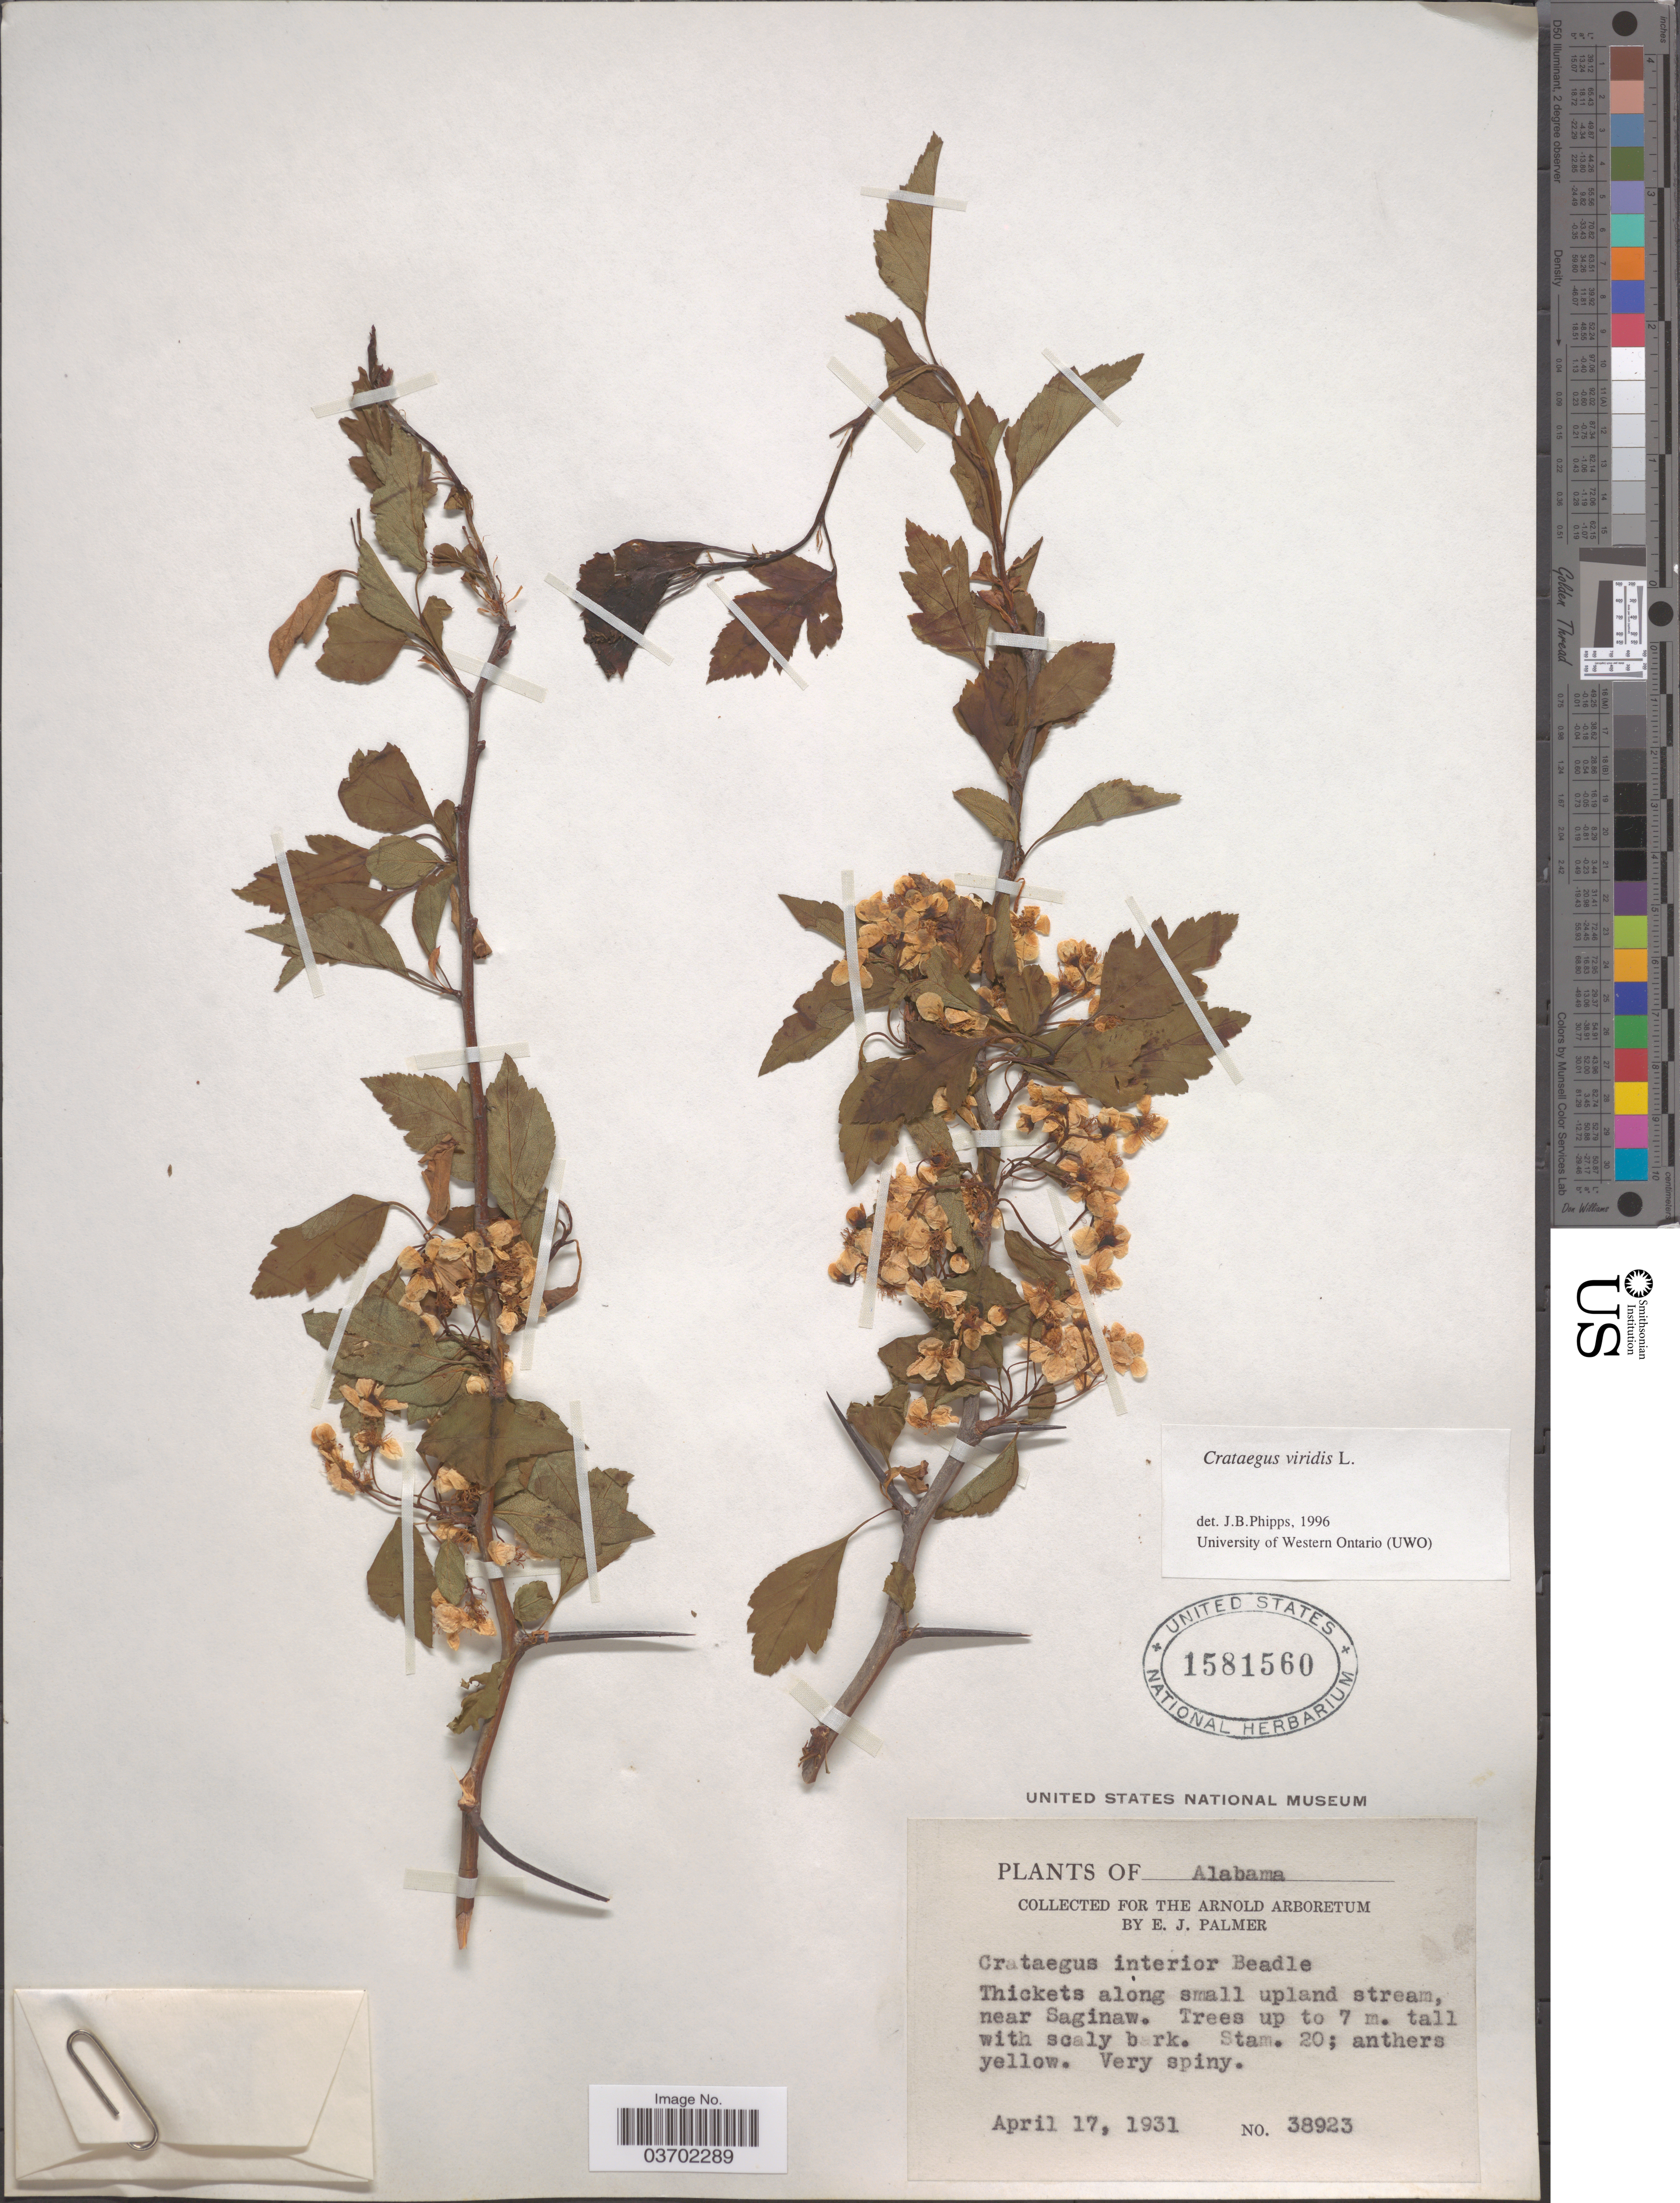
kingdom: Plantae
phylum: Tracheophyta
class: Magnoliopsida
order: Rosales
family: Rosaceae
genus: Crataegus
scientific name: Crataegus viridis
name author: L.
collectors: E. J. Palmer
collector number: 38923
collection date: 1931-04-17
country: United States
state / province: Alabama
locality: Near Saginaw.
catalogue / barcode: US 1581560